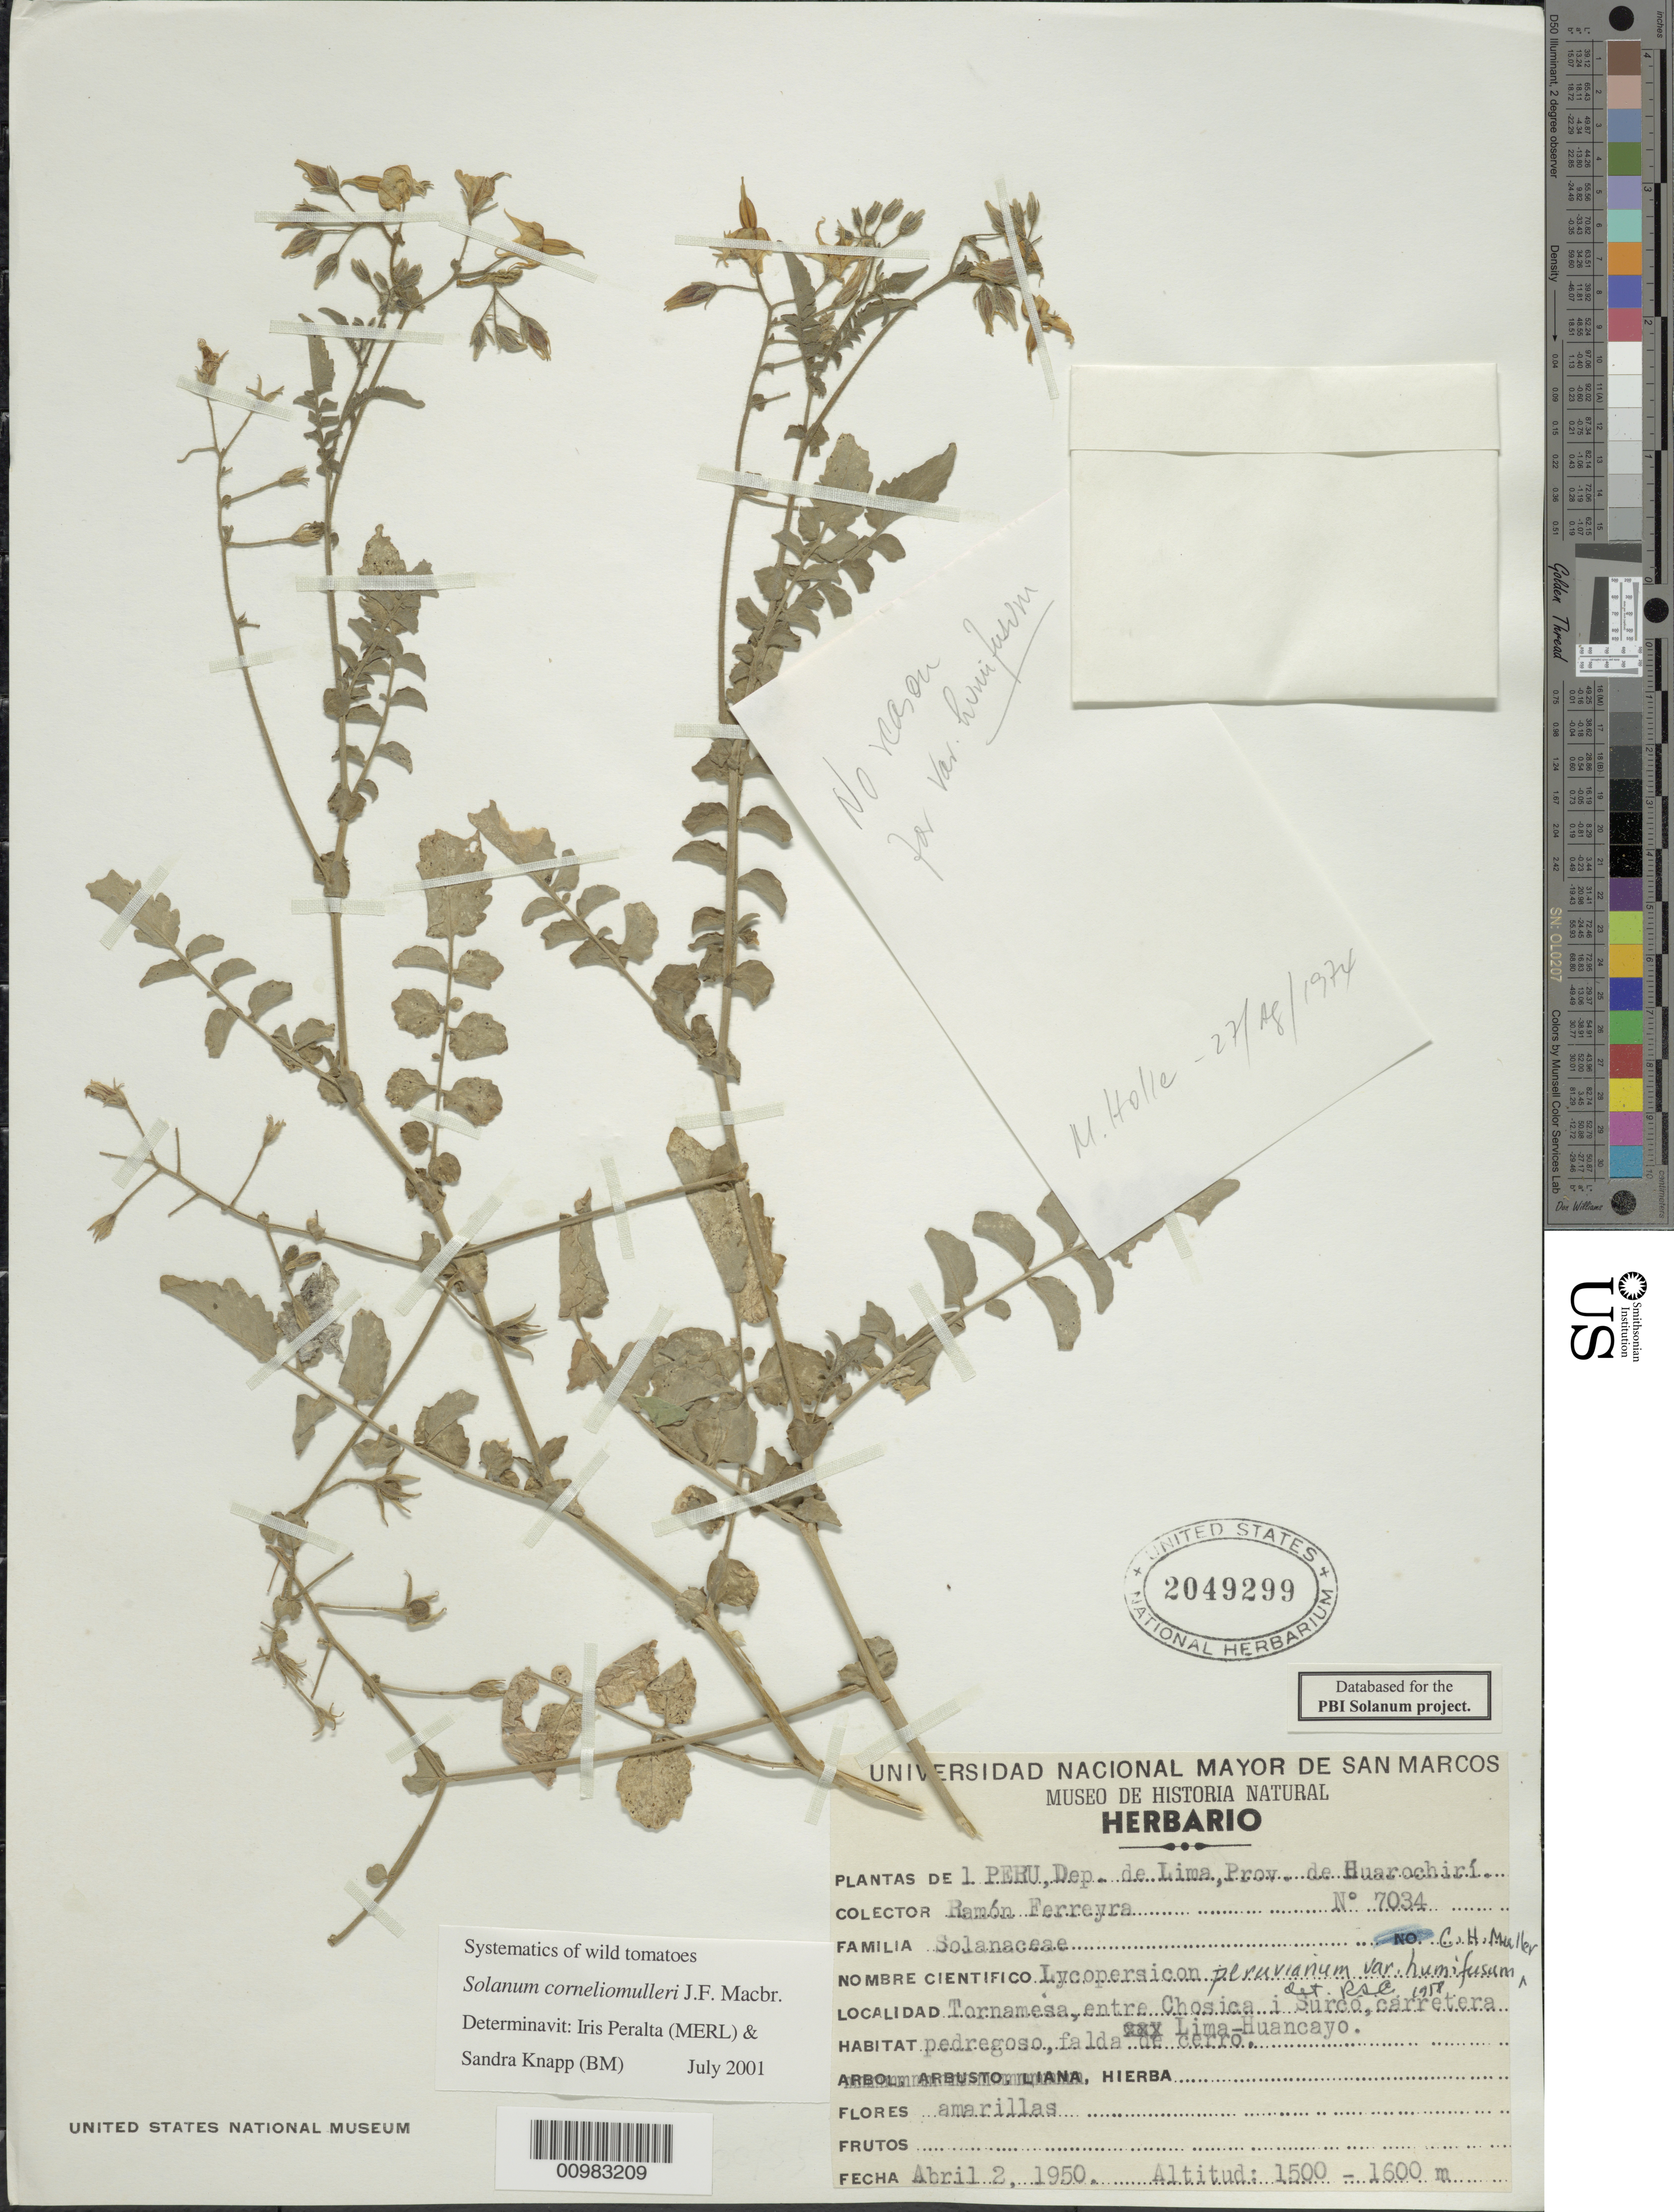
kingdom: Plantae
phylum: Tracheophyta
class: Magnoliopsida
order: Solanales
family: Solanaceae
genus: Solanum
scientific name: Solanum corneliomulleri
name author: J.F. Macbr.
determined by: Peralta, Iris E.; Knapp, S. D.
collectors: R. A. Ferreyra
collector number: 7034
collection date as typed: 2 Apr 1950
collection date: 1950-04-02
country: Peru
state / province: Lima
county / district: Huarochirí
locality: Tornamesa, entre Chosica y Surco, carretera Lima-Huancayo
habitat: pedregoso, falda de cerro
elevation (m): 1500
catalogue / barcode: US 2049299